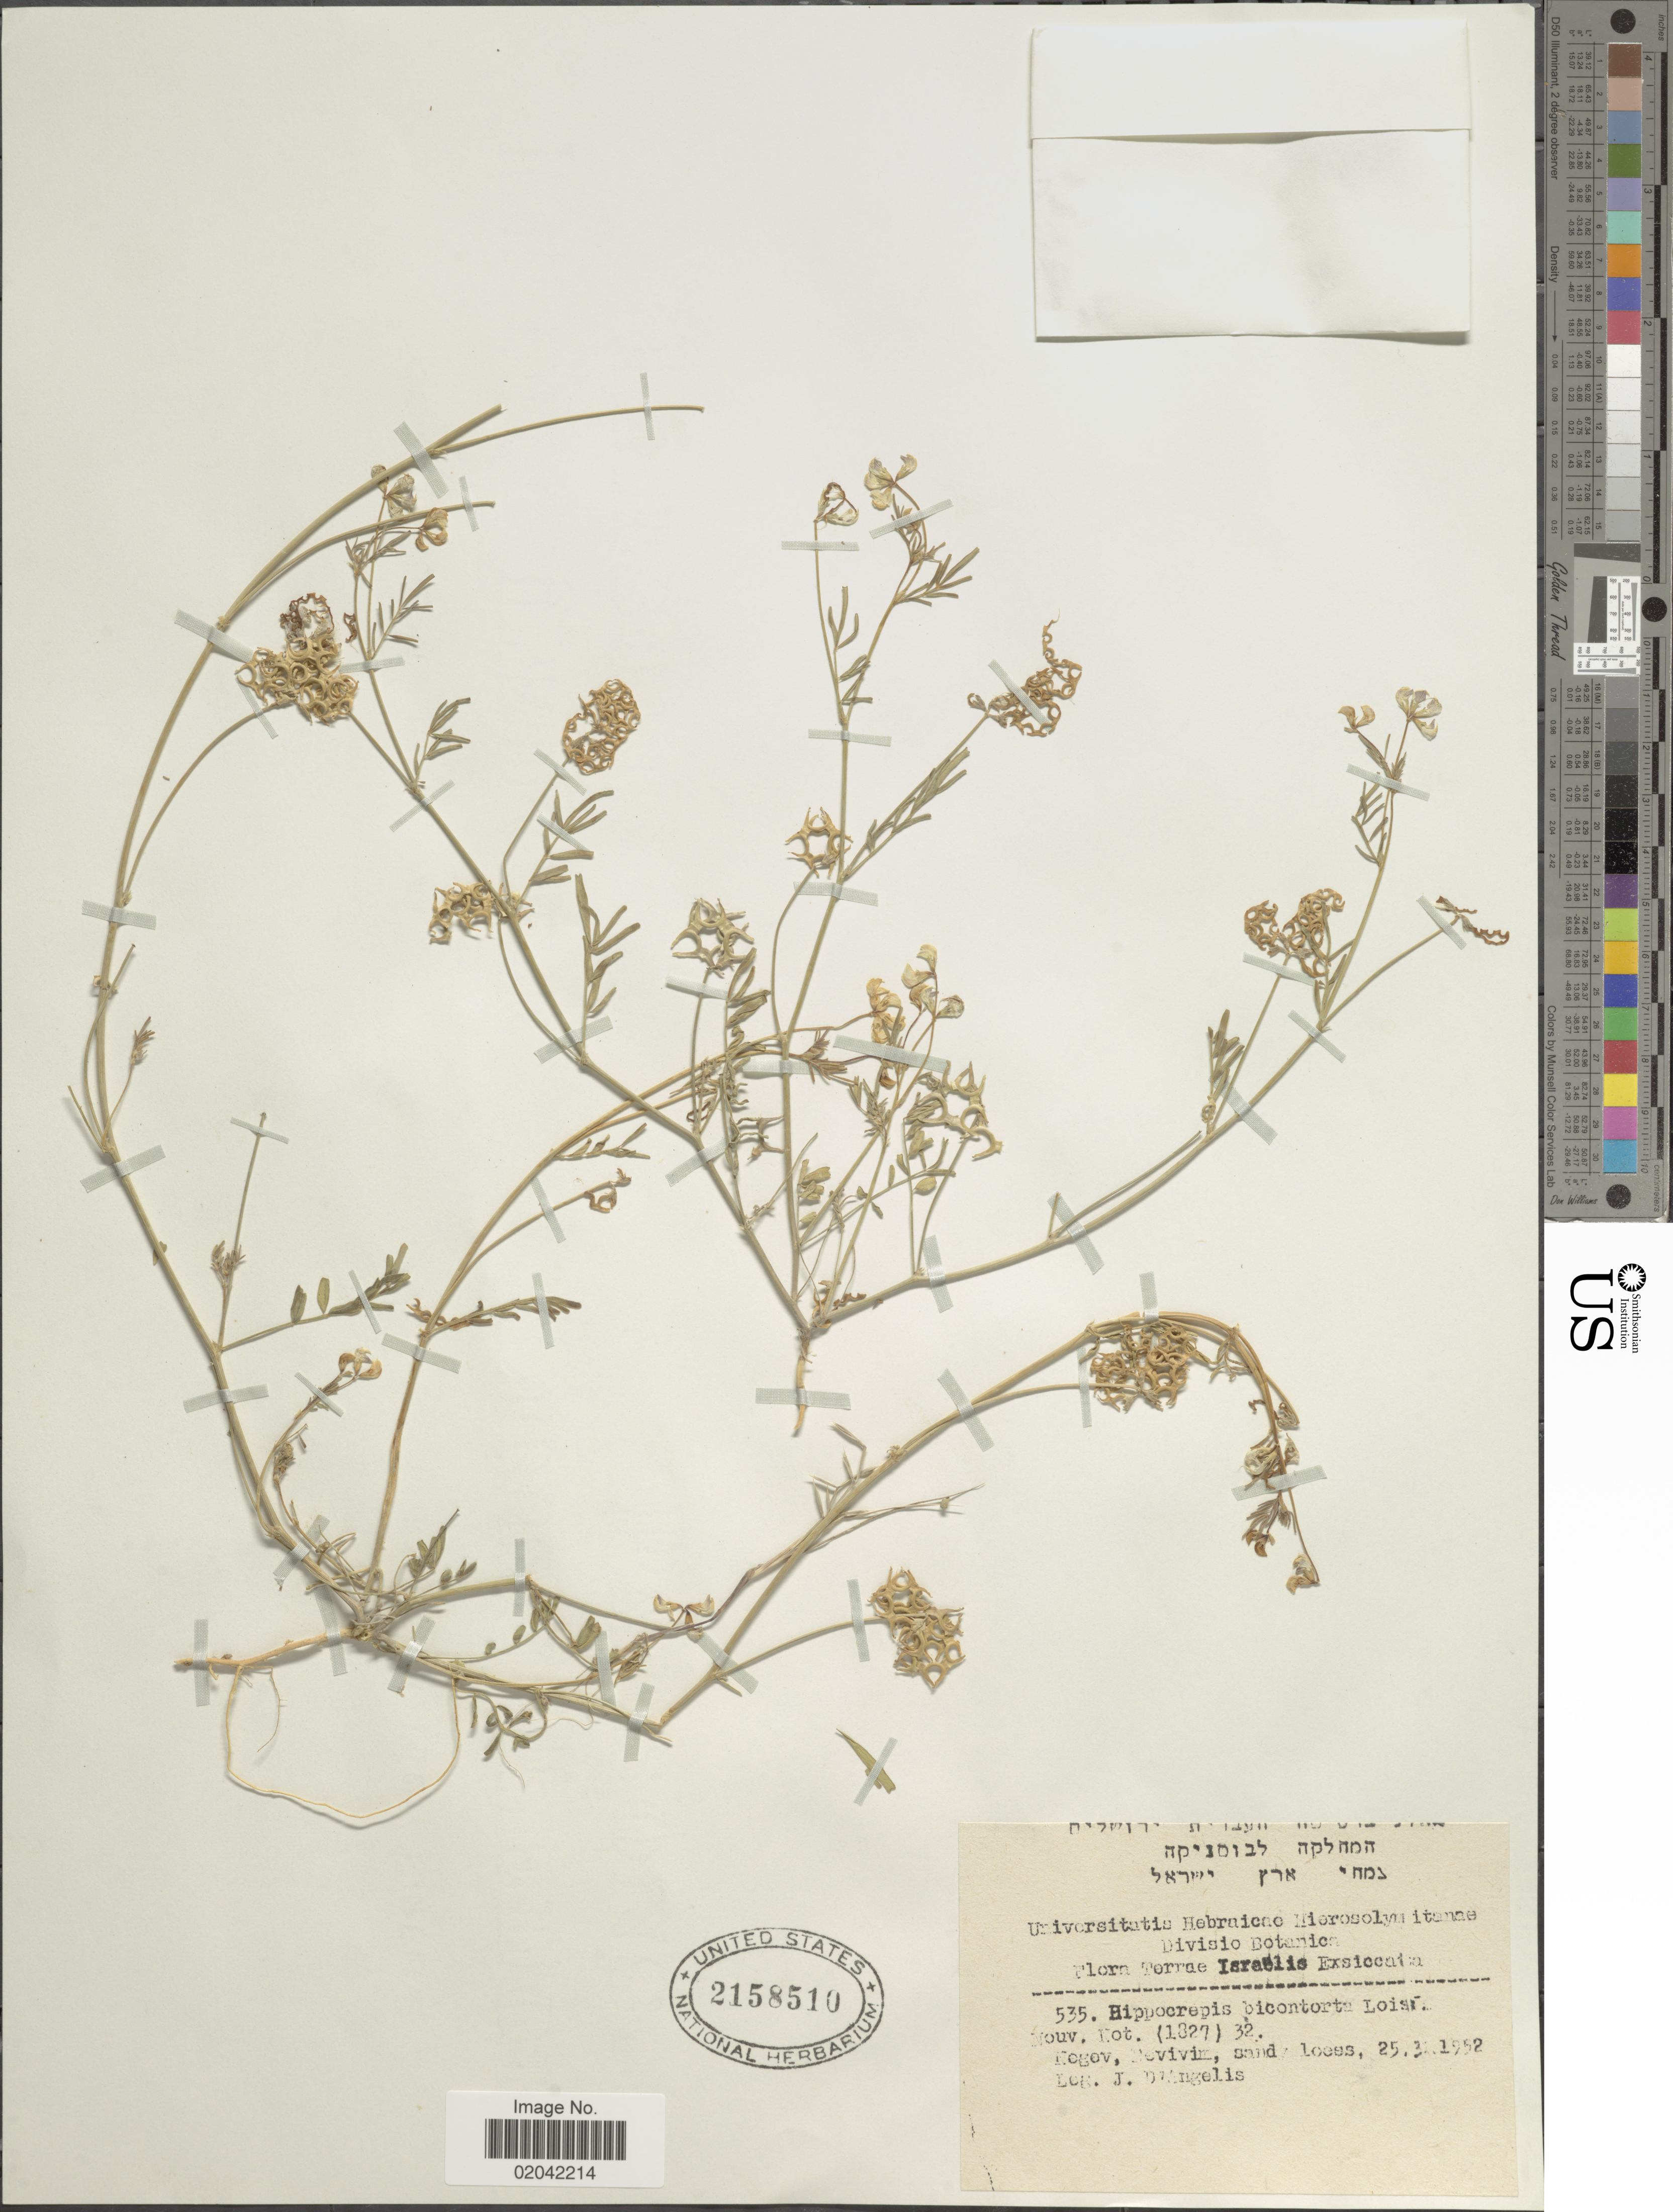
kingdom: Plantae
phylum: Tracheophyta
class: Magnoliopsida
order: Fabales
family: Fabaceae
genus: Hippocrepis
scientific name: Hippocrepis bicontorta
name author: Loisel.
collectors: J. D'angelis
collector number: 535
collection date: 1952-03-25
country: Israel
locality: Terrae Israelis. Negov, Regev, Revivim, sandy loess. [interpreted]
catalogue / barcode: US 2158510